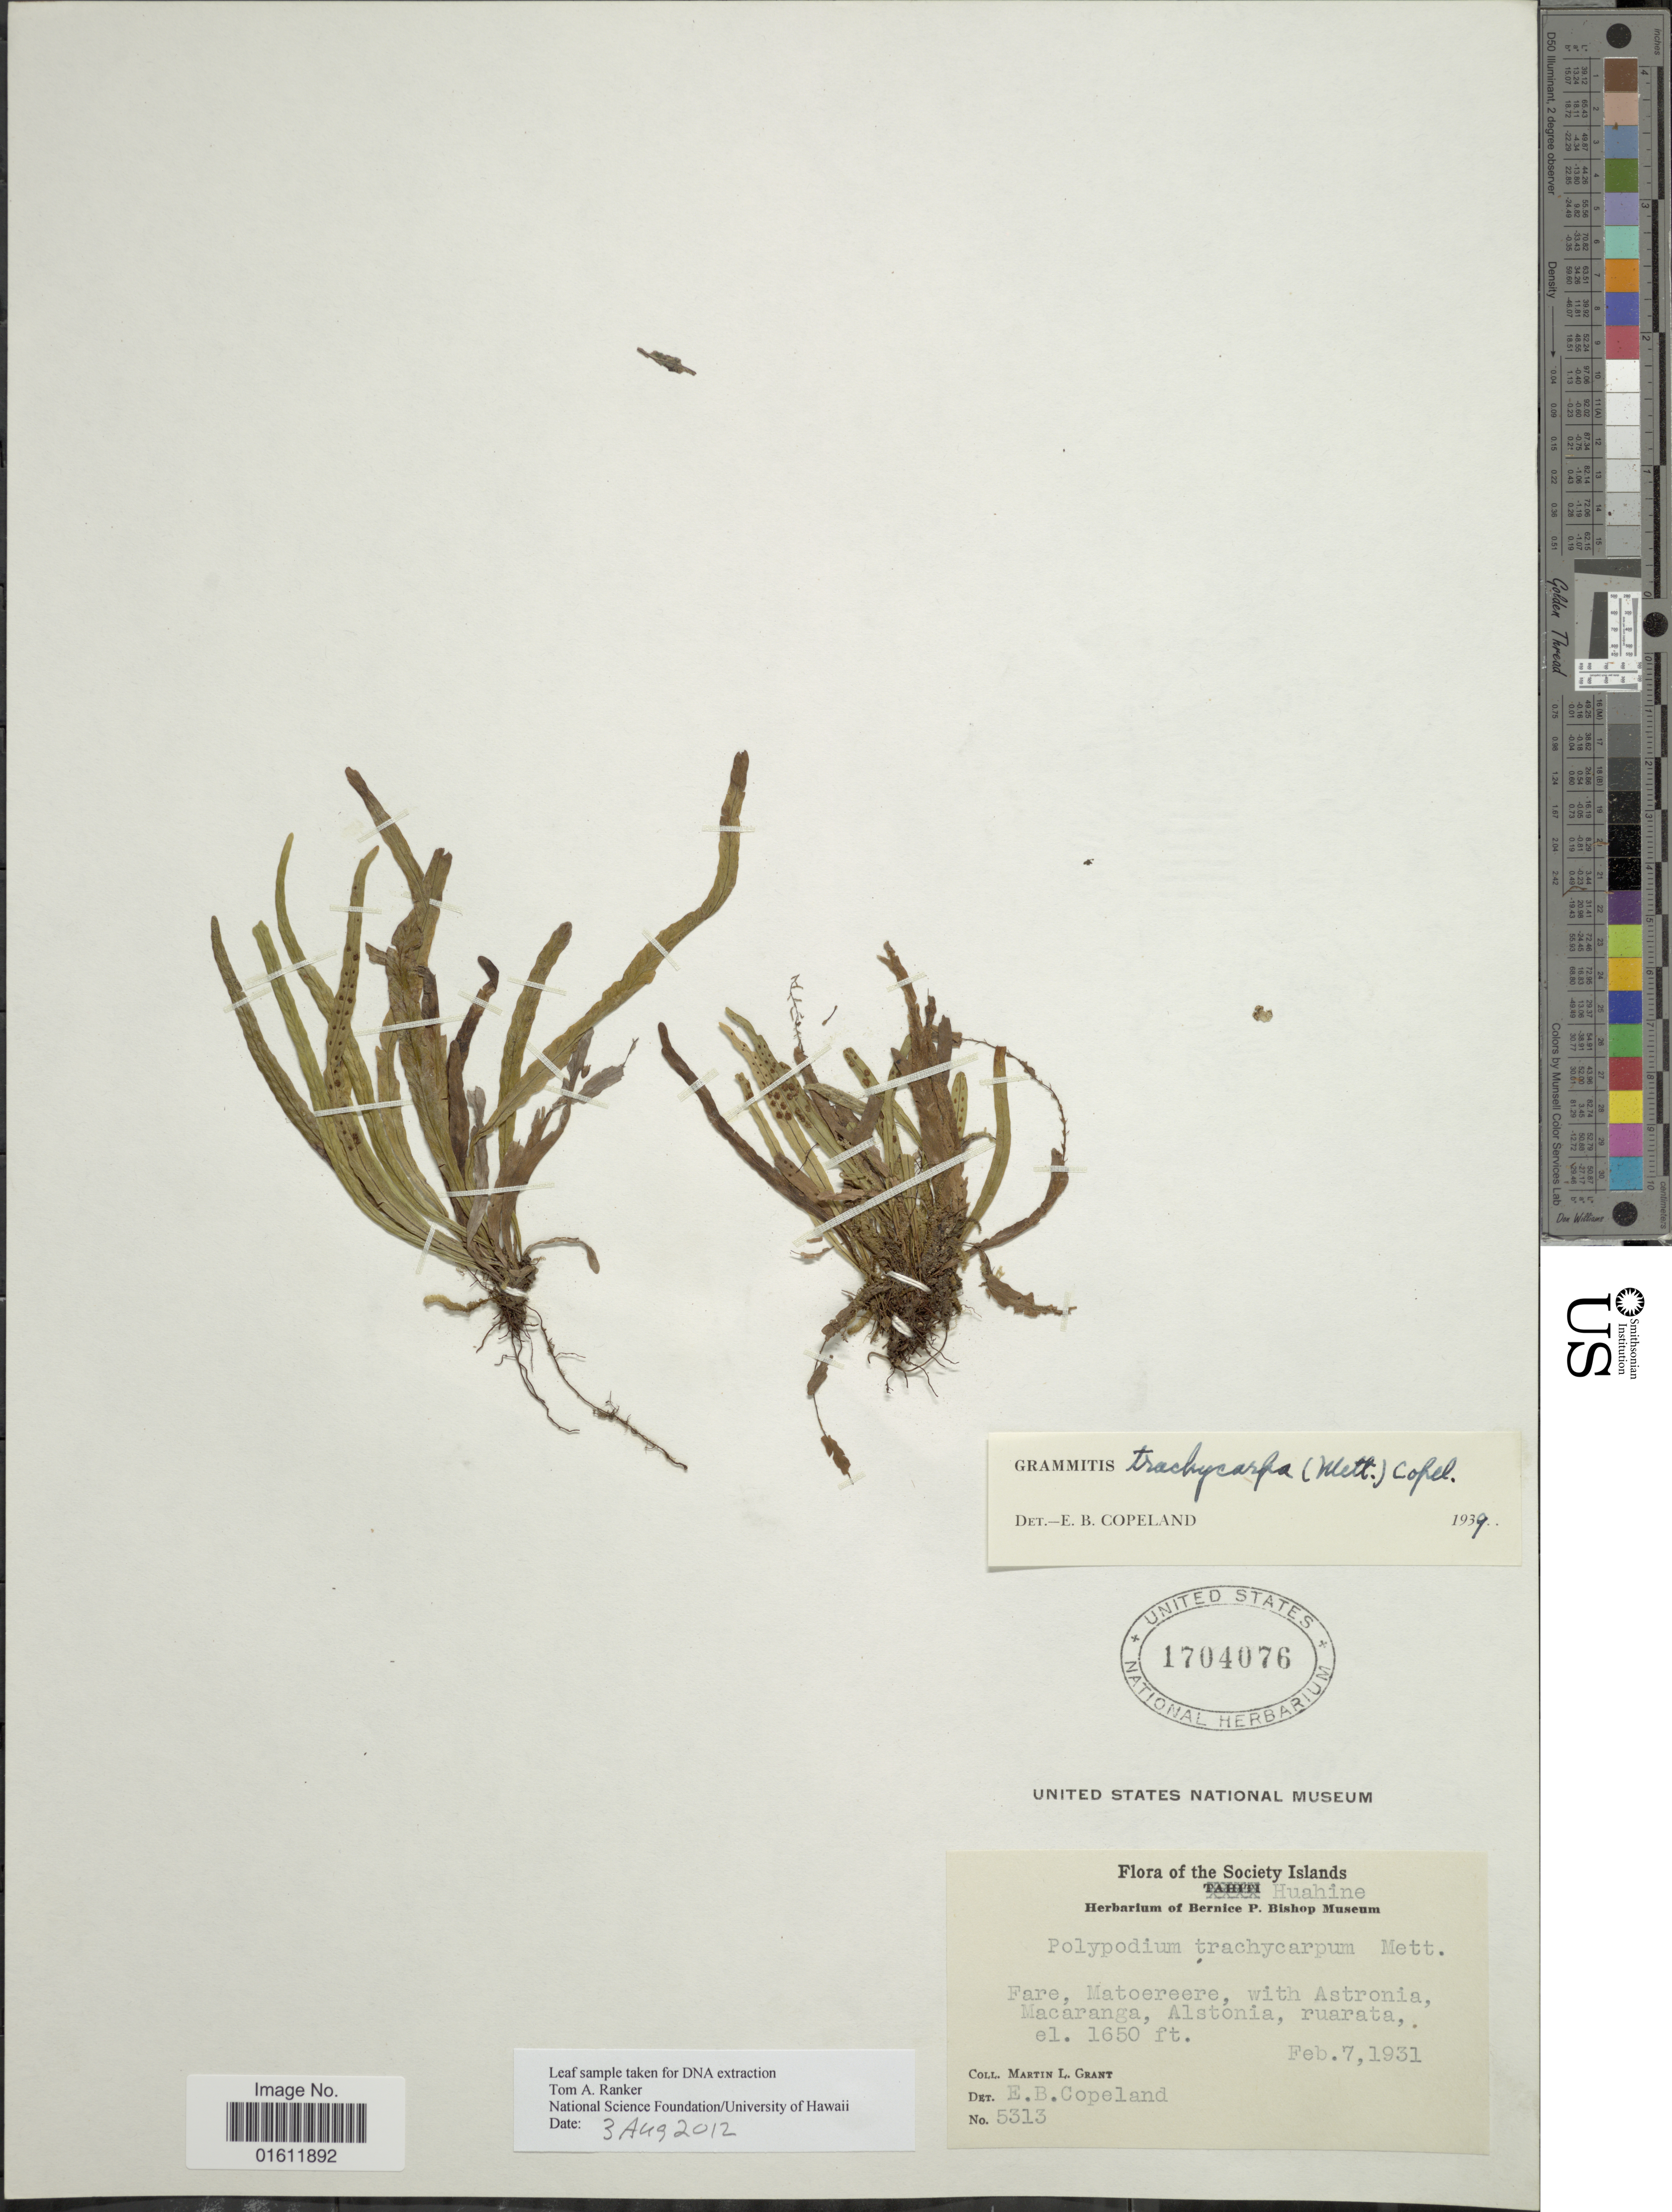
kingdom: Plantae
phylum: Tracheophyta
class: Polypodiopsida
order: Polypodiales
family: Polypodiaceae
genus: Radiogrammitis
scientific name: Radiogrammitis ligulata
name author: (Baker) Parris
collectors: M. L. Grant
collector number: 5313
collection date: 1931-02-07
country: French Polynesia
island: Huahine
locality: Huahine, Fare, Matoereere, with Astronia, Macaranga, Alstonia, ruarata.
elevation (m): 503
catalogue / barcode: US 1704076